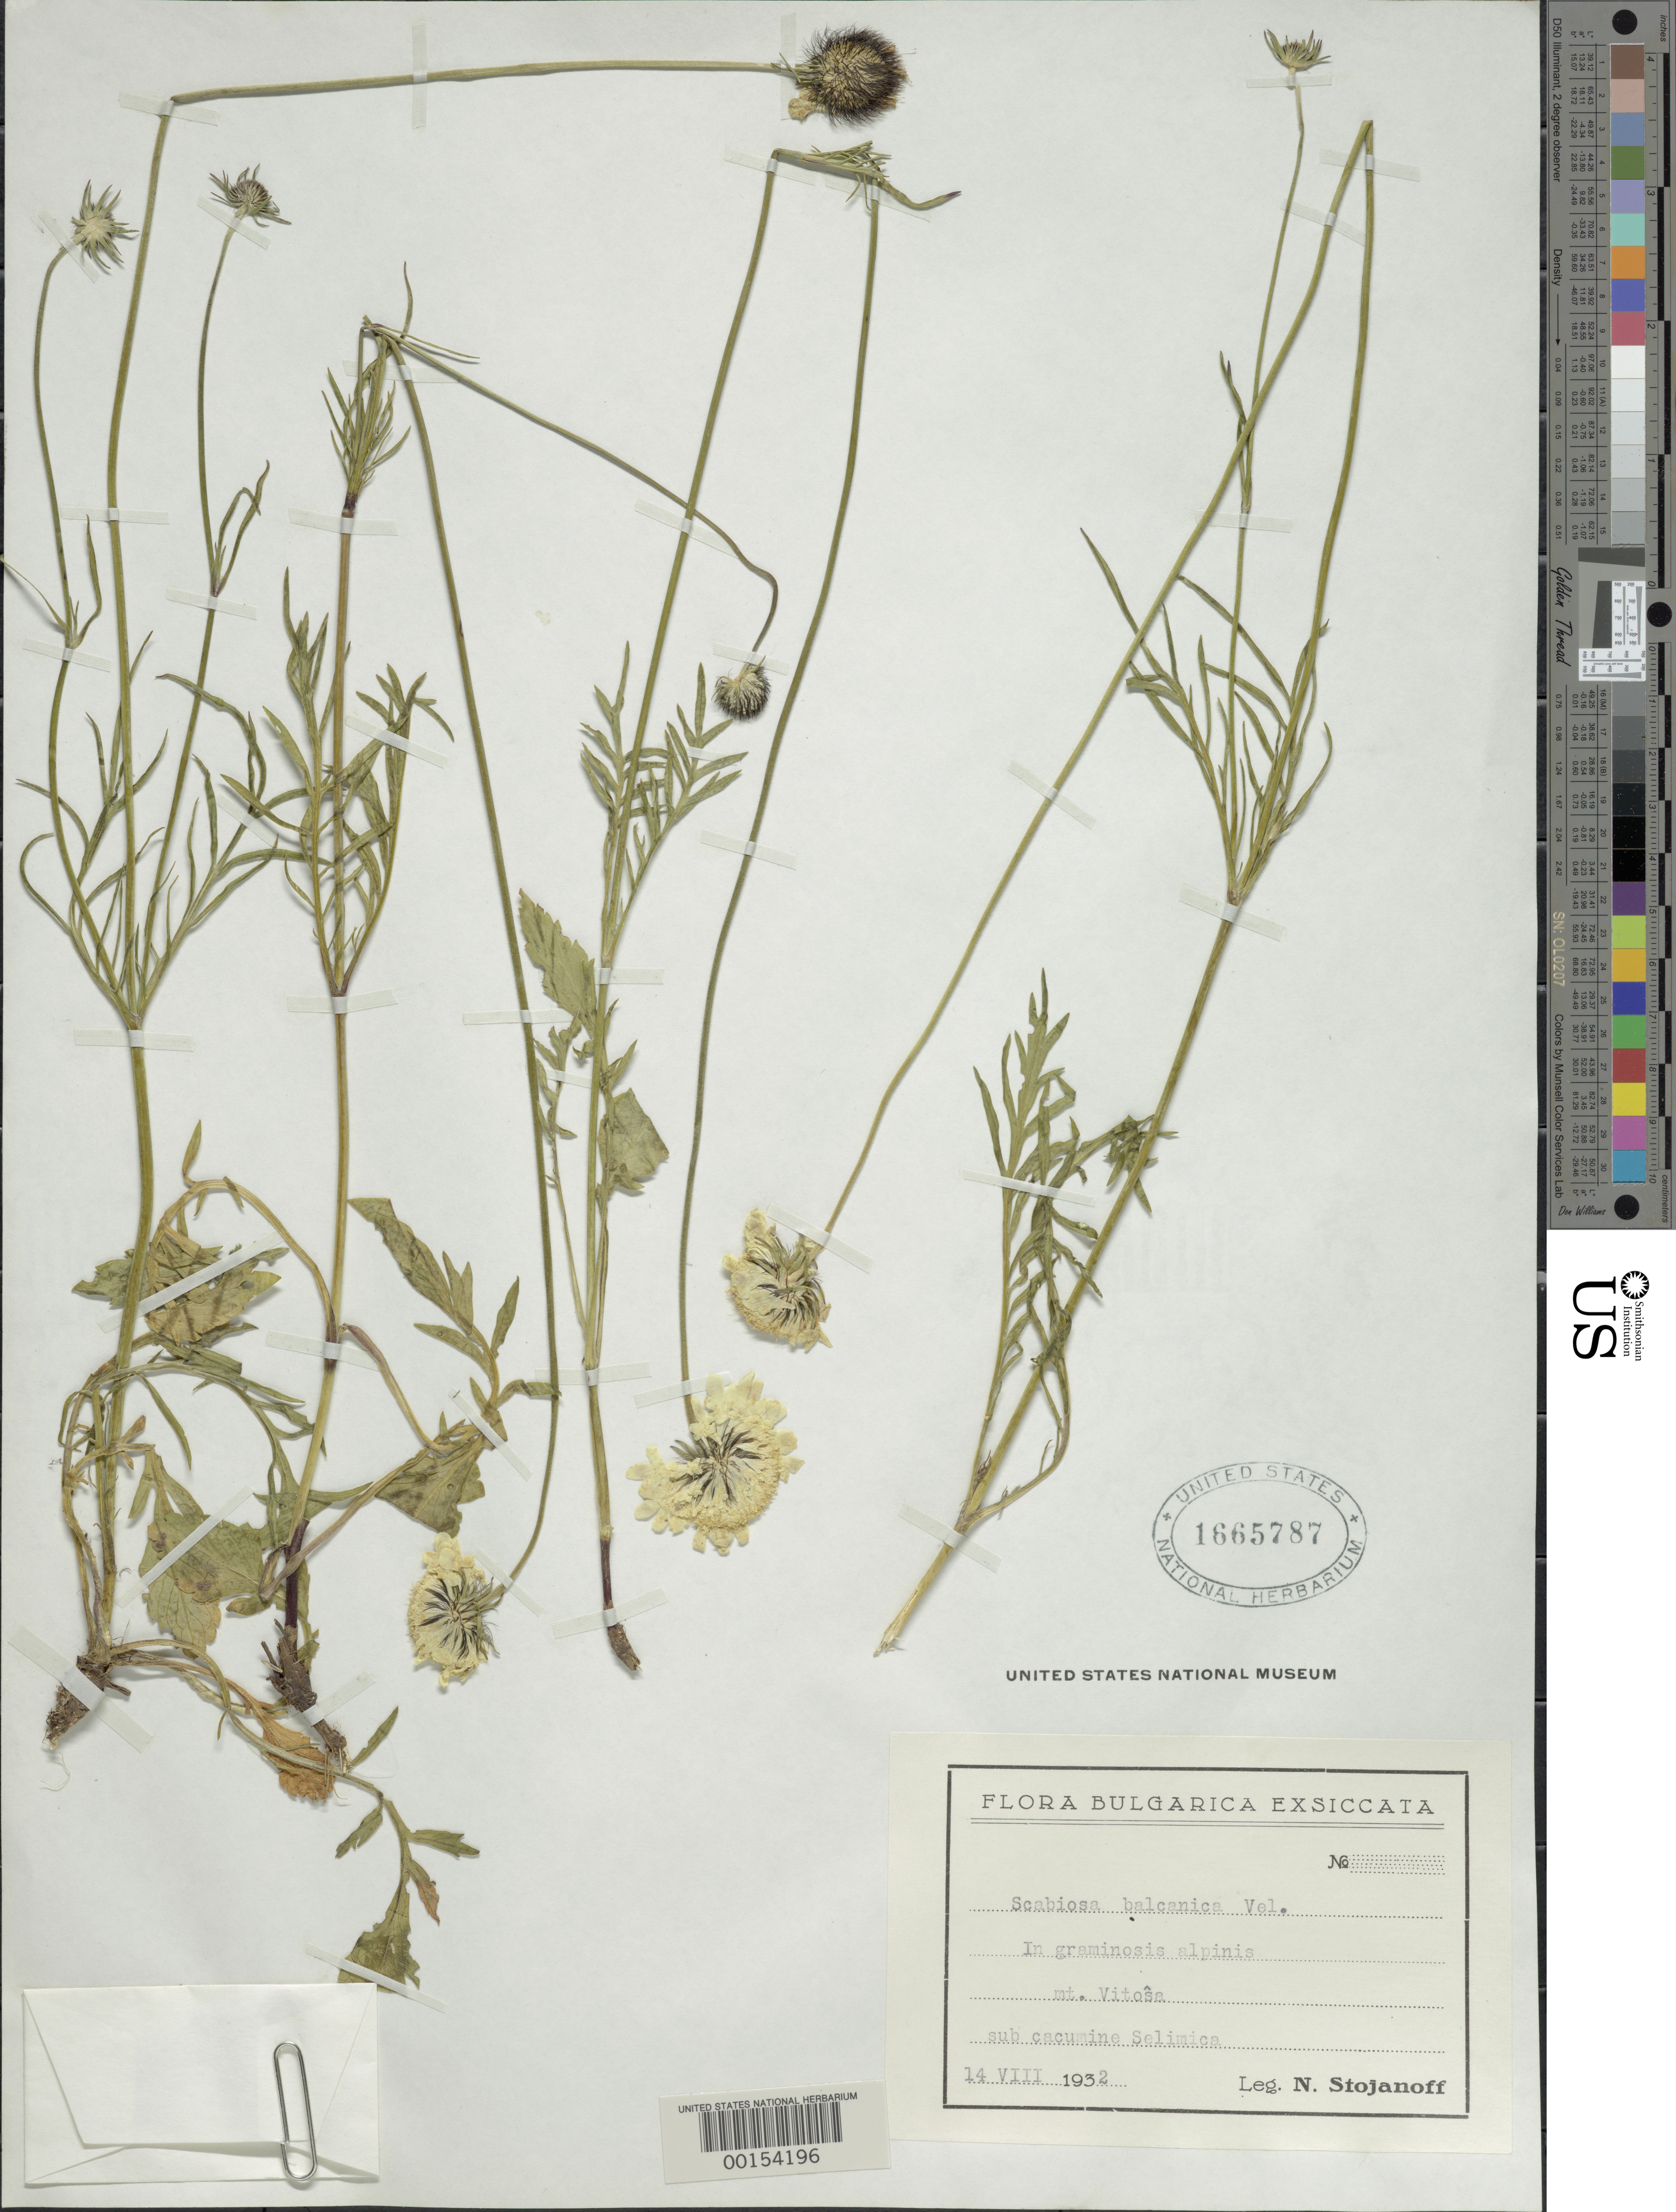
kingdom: Plantae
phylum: Tracheophyta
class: Magnoliopsida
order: Dipsacales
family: Caprifoliaceae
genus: Scabiosa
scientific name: Scabiosa balcanica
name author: Vel.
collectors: N. Stojanoff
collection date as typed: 14 Aug 1932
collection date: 1932-08-14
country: Bulgaria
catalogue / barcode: US 1665787